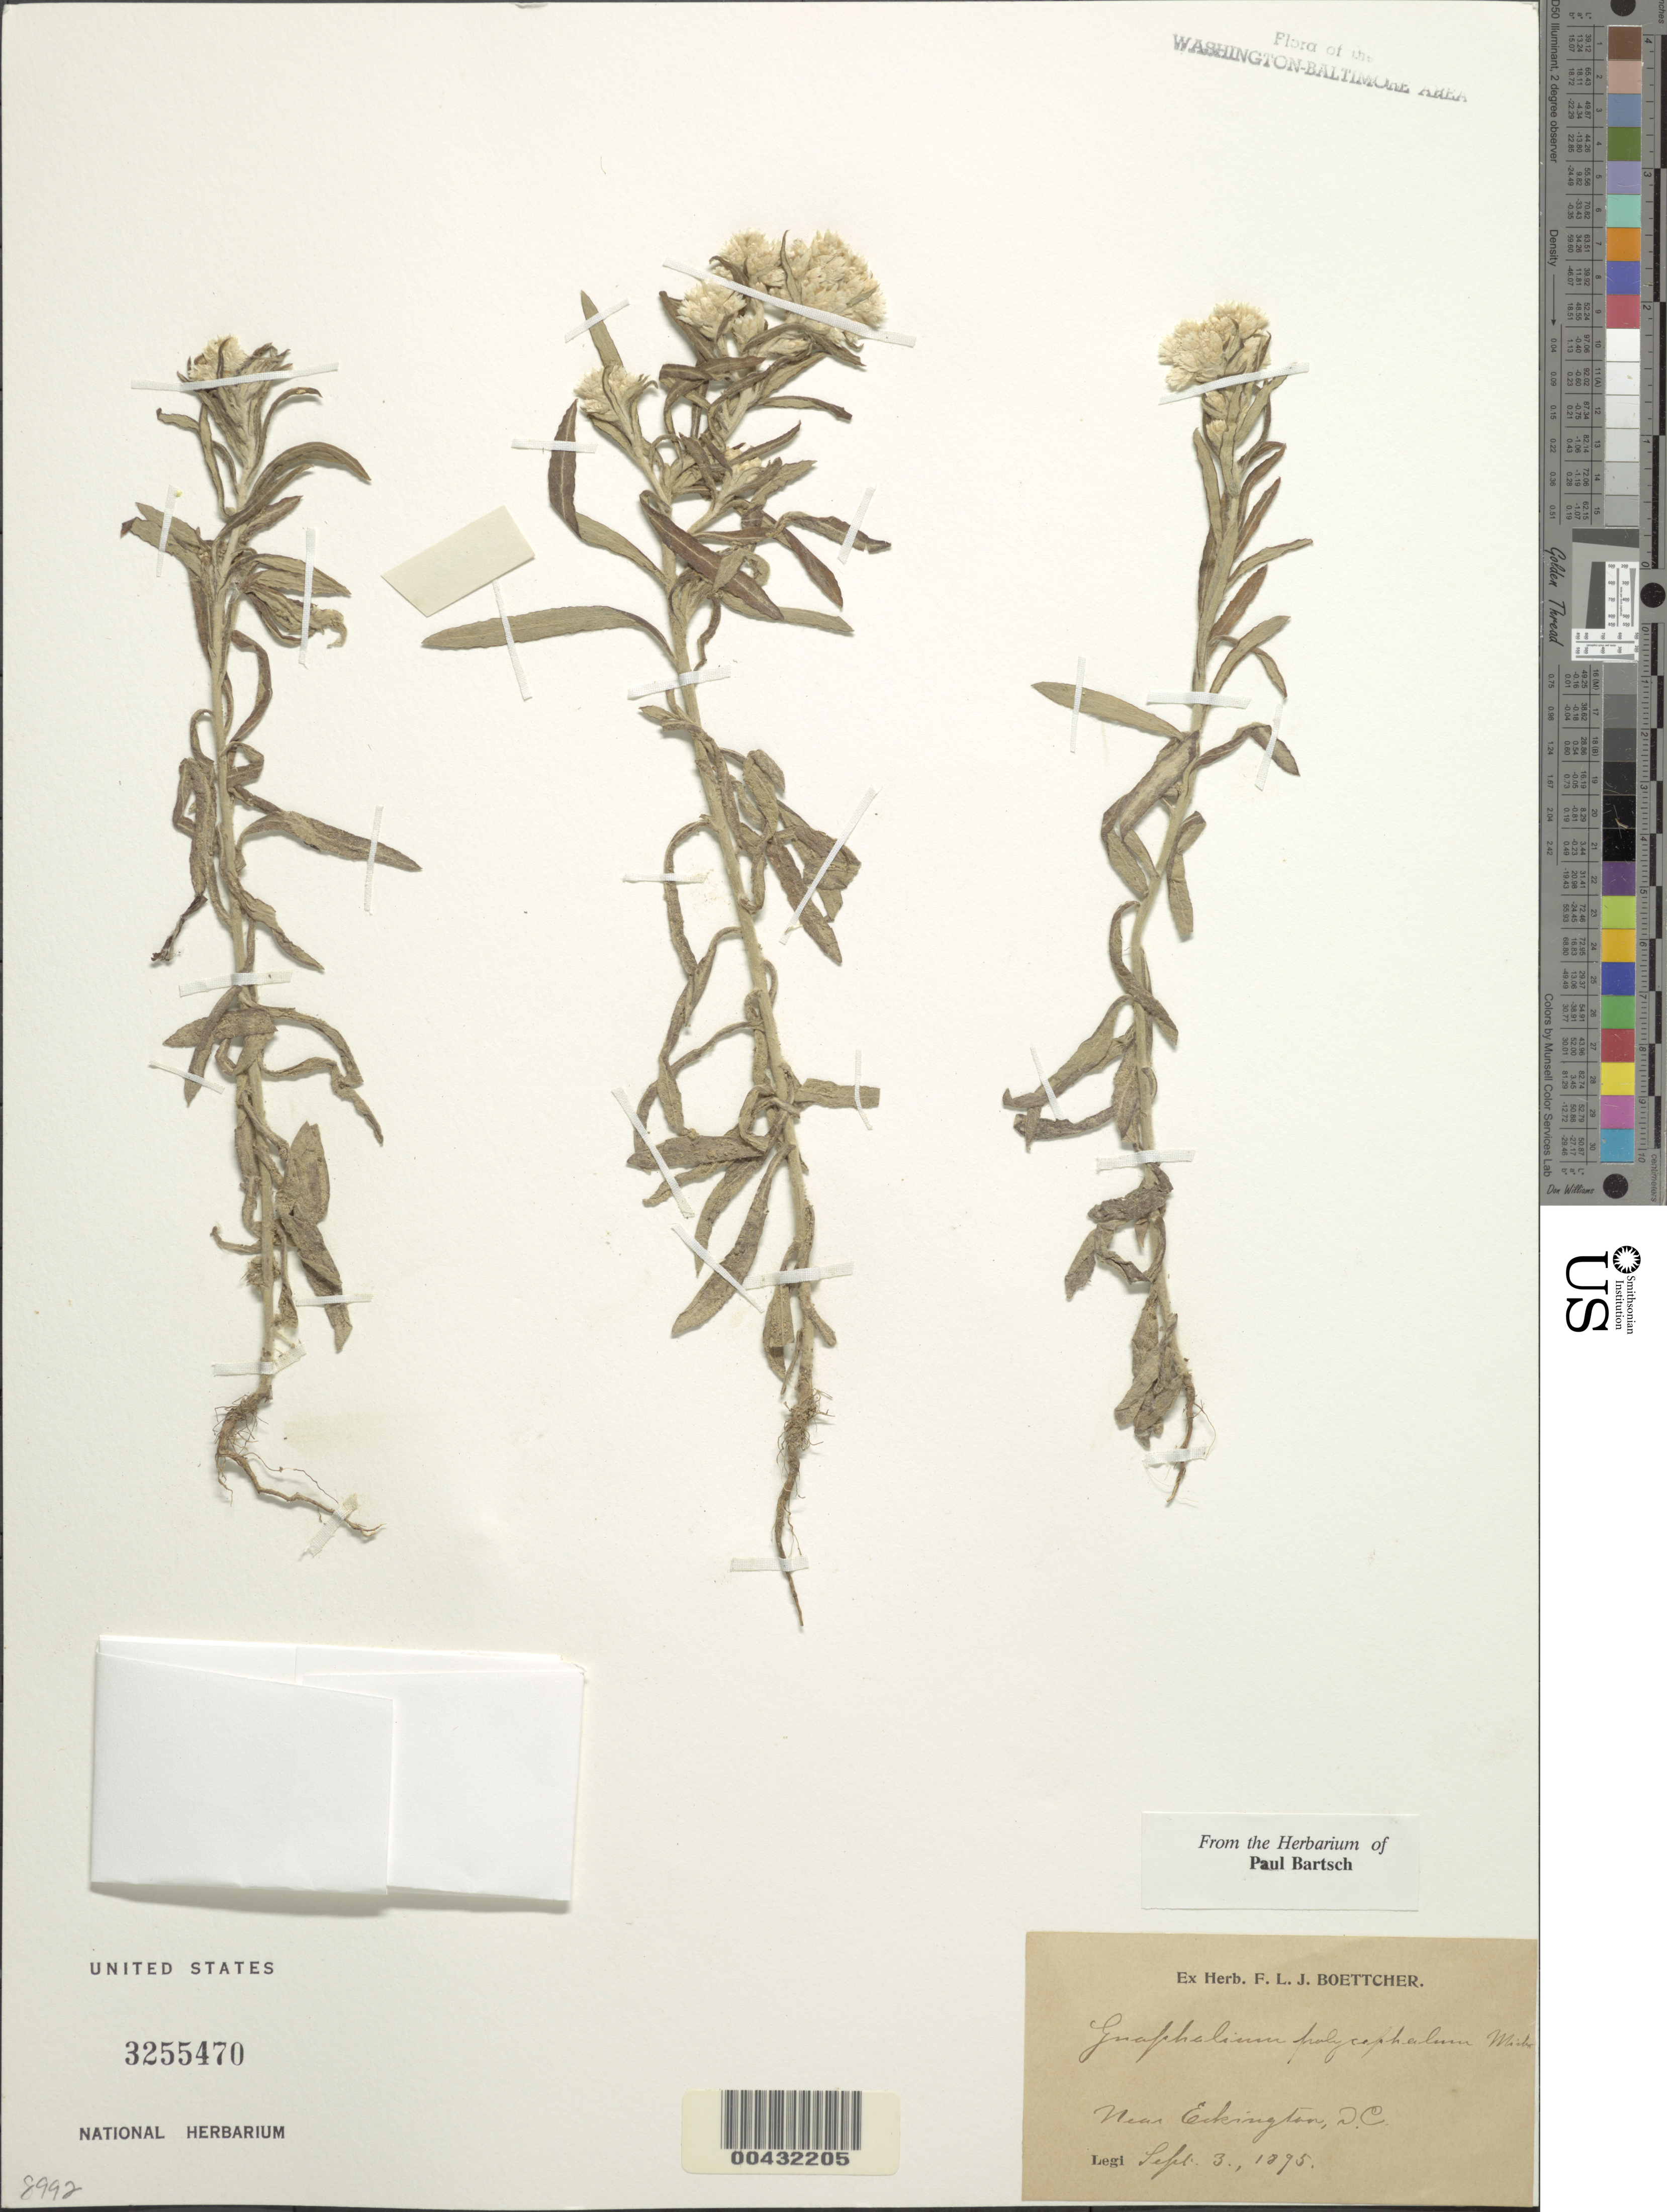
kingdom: Plantae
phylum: Tracheophyta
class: Magnoliopsida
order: Asterales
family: Asteraceae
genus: Pseudognaphalium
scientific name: Pseudognaphalium obtusifolium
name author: (L.) Hilliard & B.L. Burtt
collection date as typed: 03 Sep 1895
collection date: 1895-09-03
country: United States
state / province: District of Columbia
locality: Eckington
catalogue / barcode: US 3255470